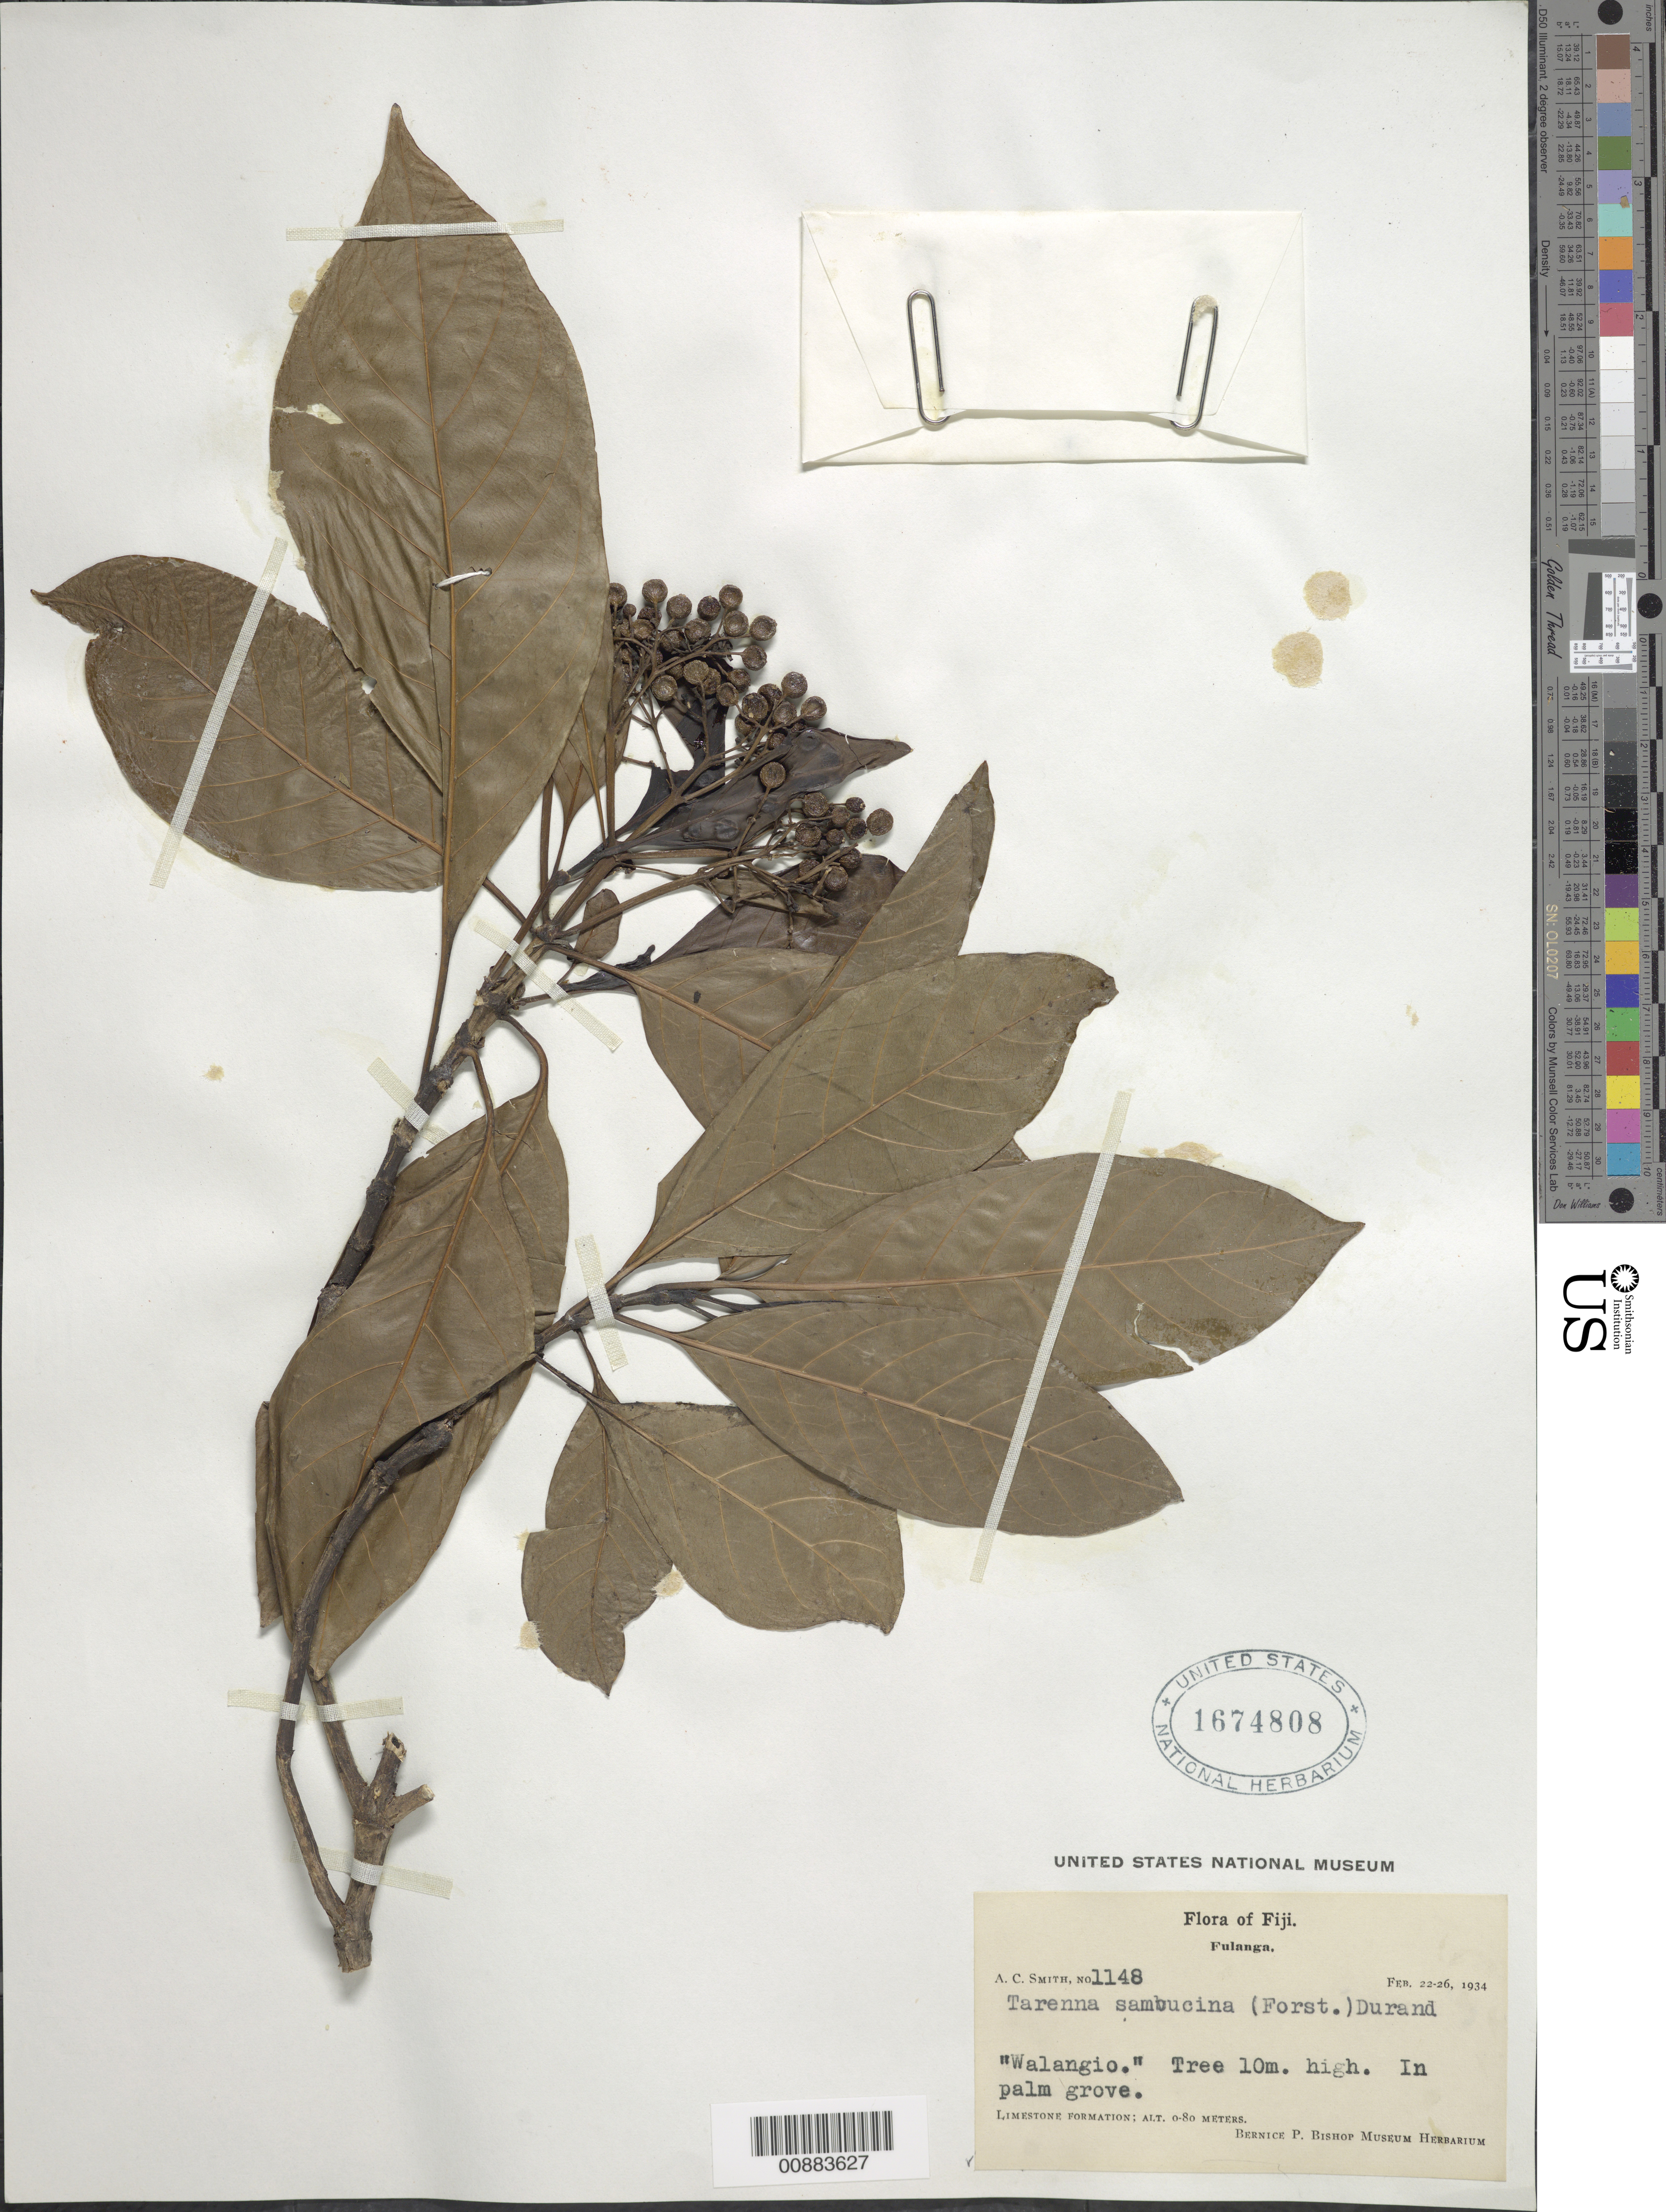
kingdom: Plantae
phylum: Tracheophyta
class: Magnoliopsida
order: Gentianales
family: Rubiaceae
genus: Tarenna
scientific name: Tarenna sambucina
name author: (G. Forst.) Drake ex Durand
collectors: C. A. Smith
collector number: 1148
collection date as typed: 22 Feb 1934 to 26 Feb 1934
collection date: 1934-02-22/1934-02-26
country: Fiji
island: Fulaga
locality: Fulanga (Fulaga) I. In palm grove, limestone formation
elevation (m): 0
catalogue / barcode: US 1674808